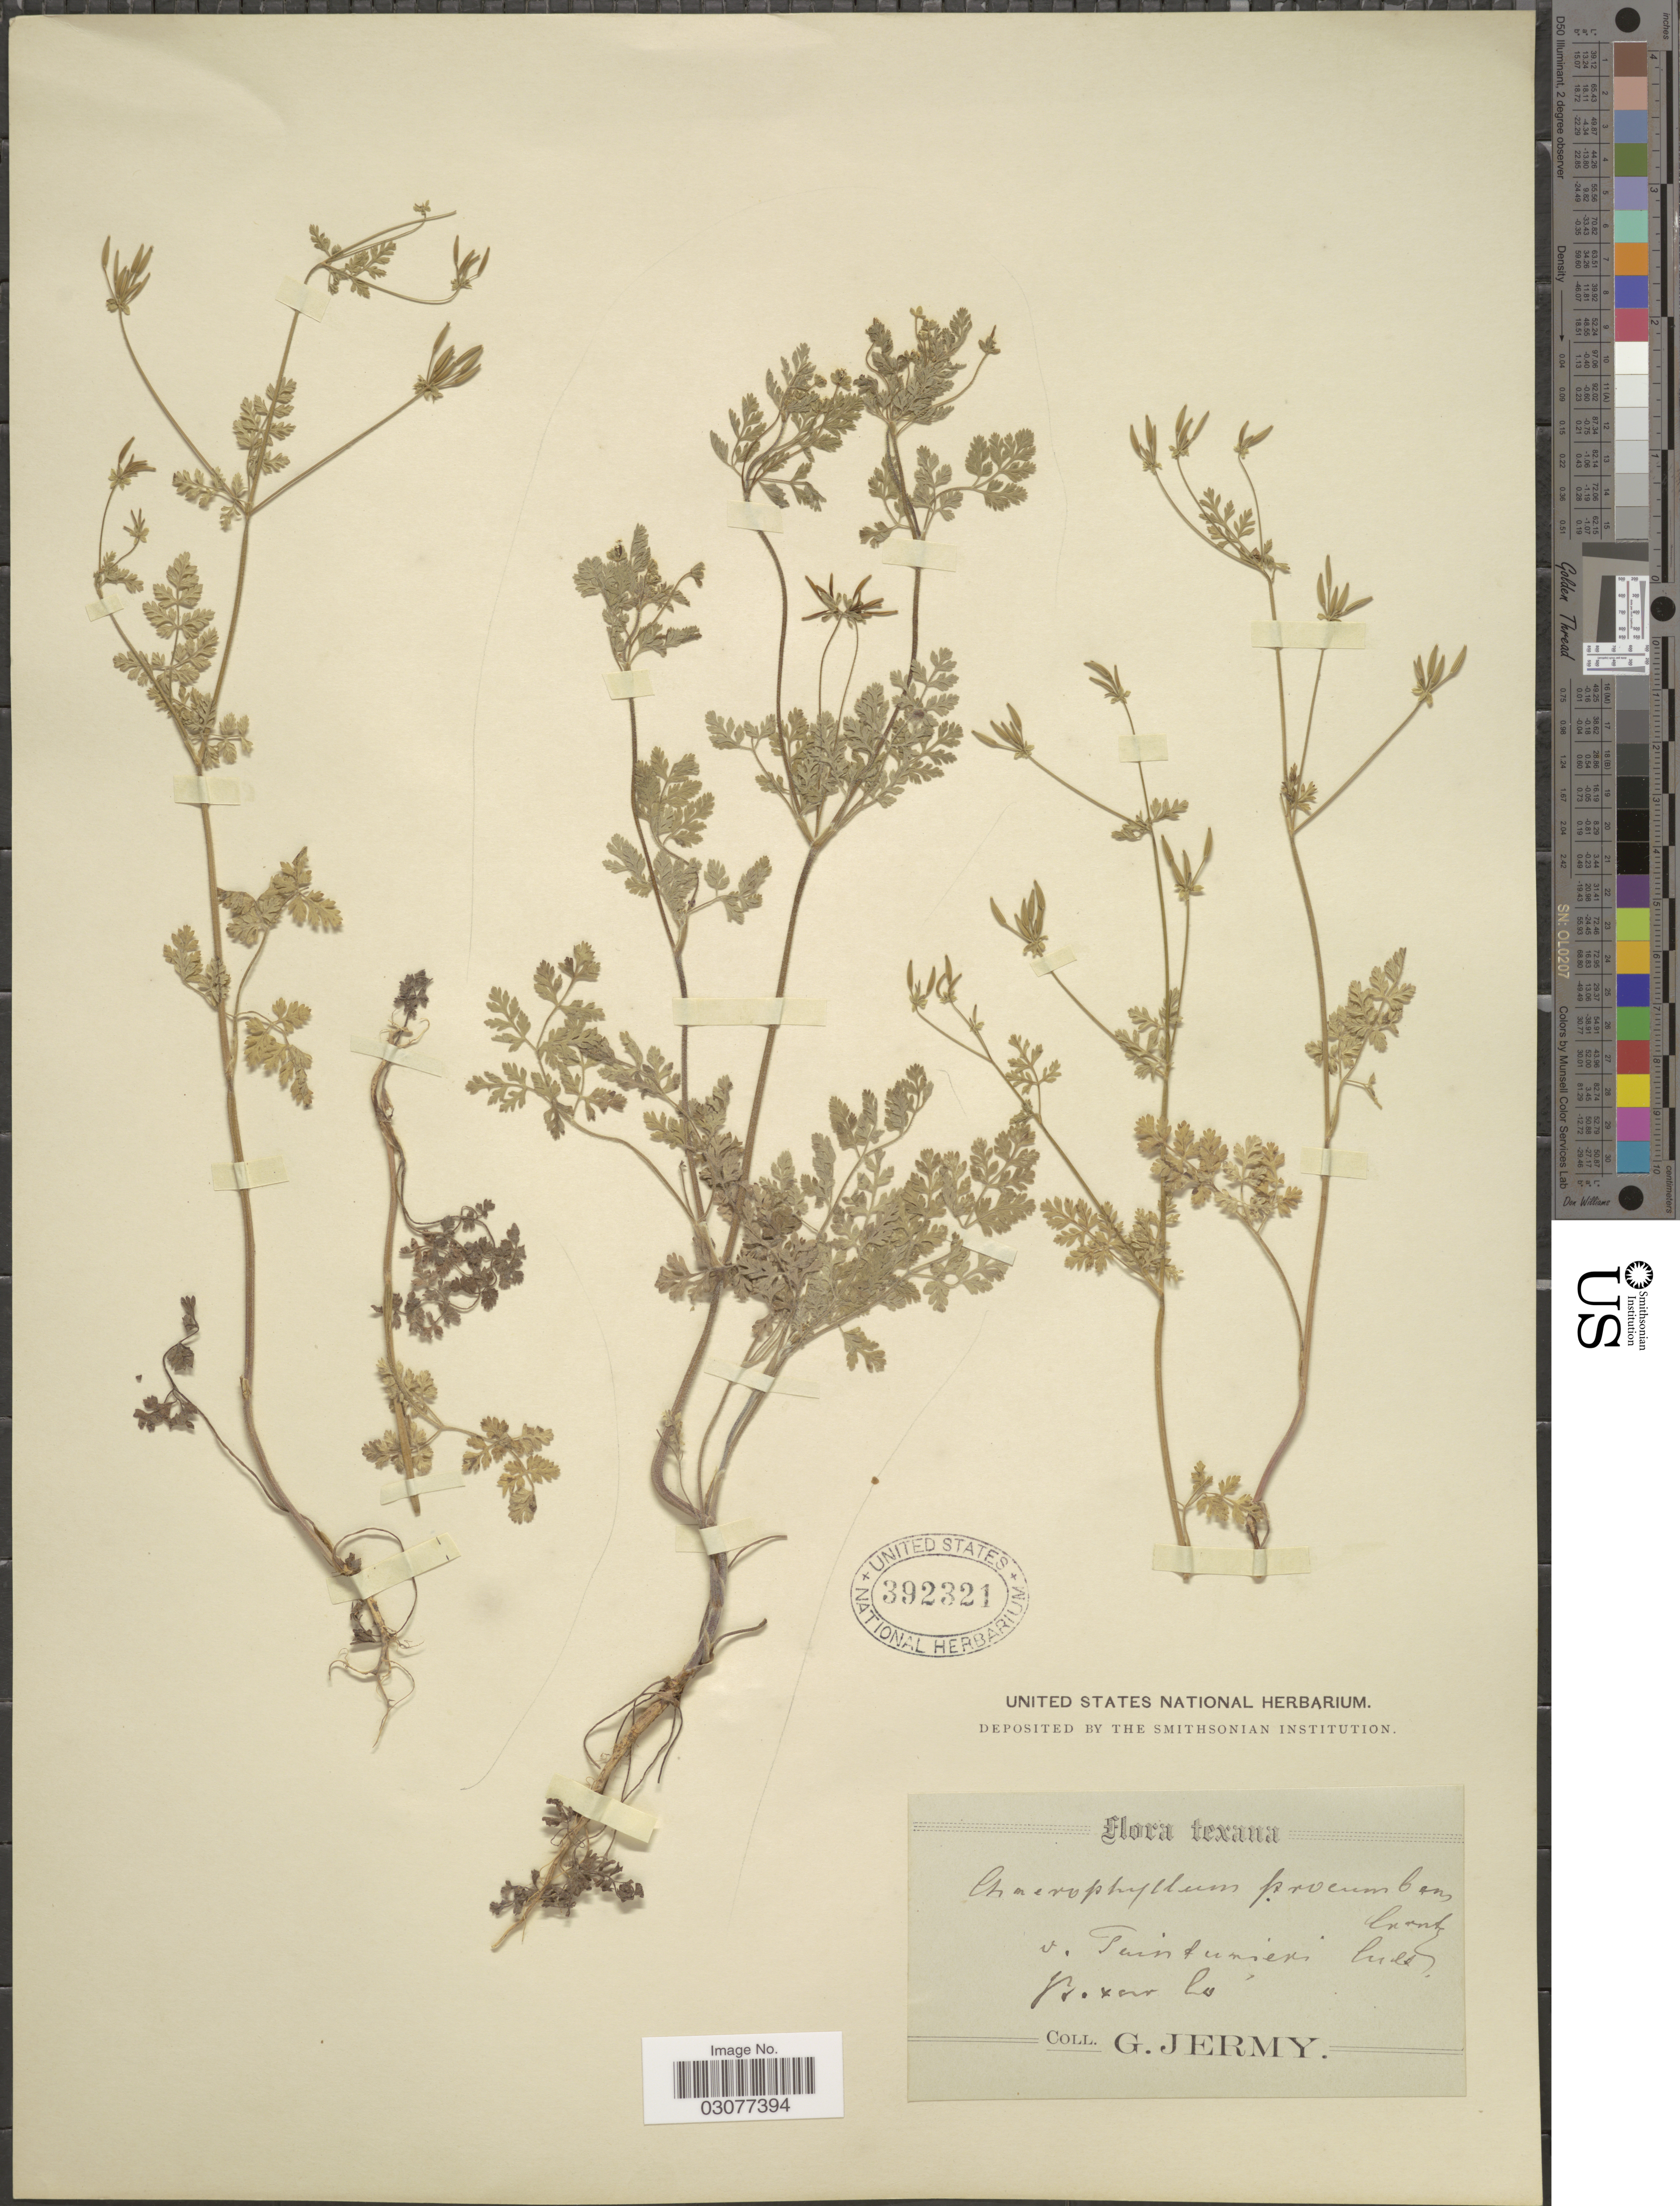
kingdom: Plantae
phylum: Tracheophyta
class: Magnoliopsida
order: Apiales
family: Apiaceae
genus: Chaerophyllum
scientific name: Chaerophyllum dasycarpum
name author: (Hook. ex S. Watson) Nutt.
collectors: G. Jermy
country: United States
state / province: Texas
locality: Bexar Co.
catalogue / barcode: US 392321